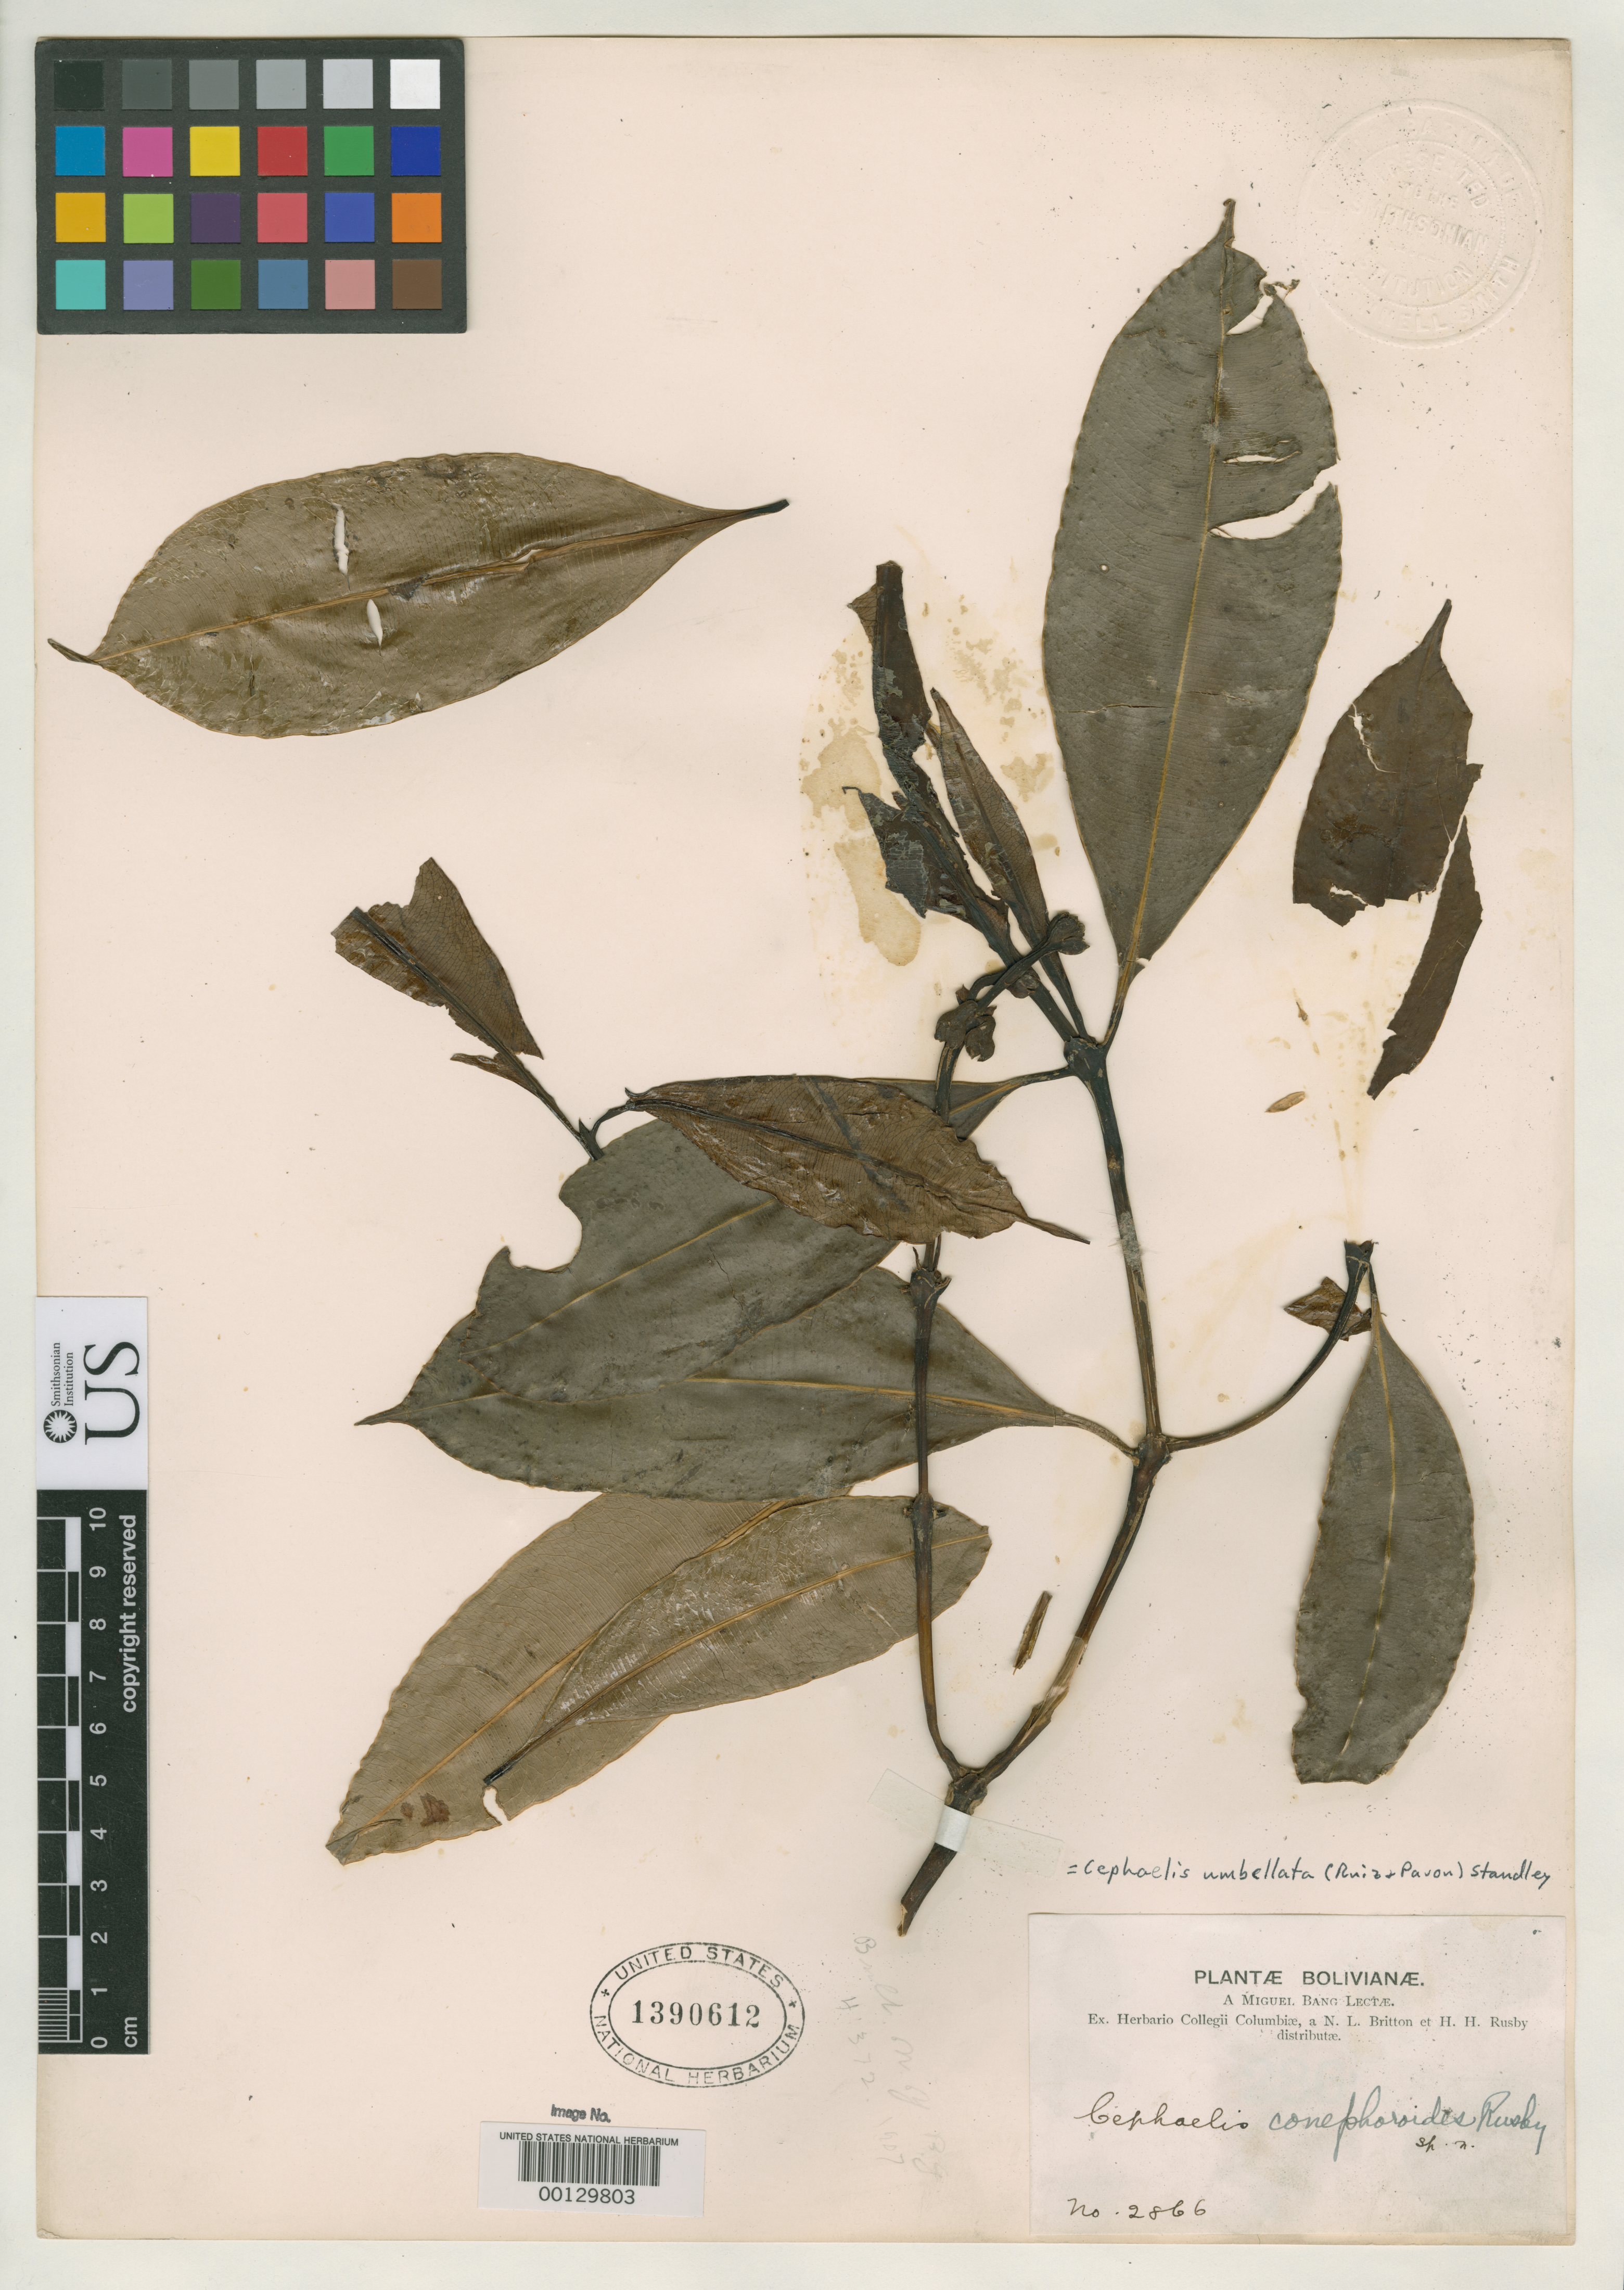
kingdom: Plantae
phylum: Tracheophyta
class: Magnoliopsida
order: Gentianales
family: Rubiaceae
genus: Cephaelis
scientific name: Cephaelis conephoroides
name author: Rusby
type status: Isotype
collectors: M. Bang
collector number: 2866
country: Bolivia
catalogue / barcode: US 1390612